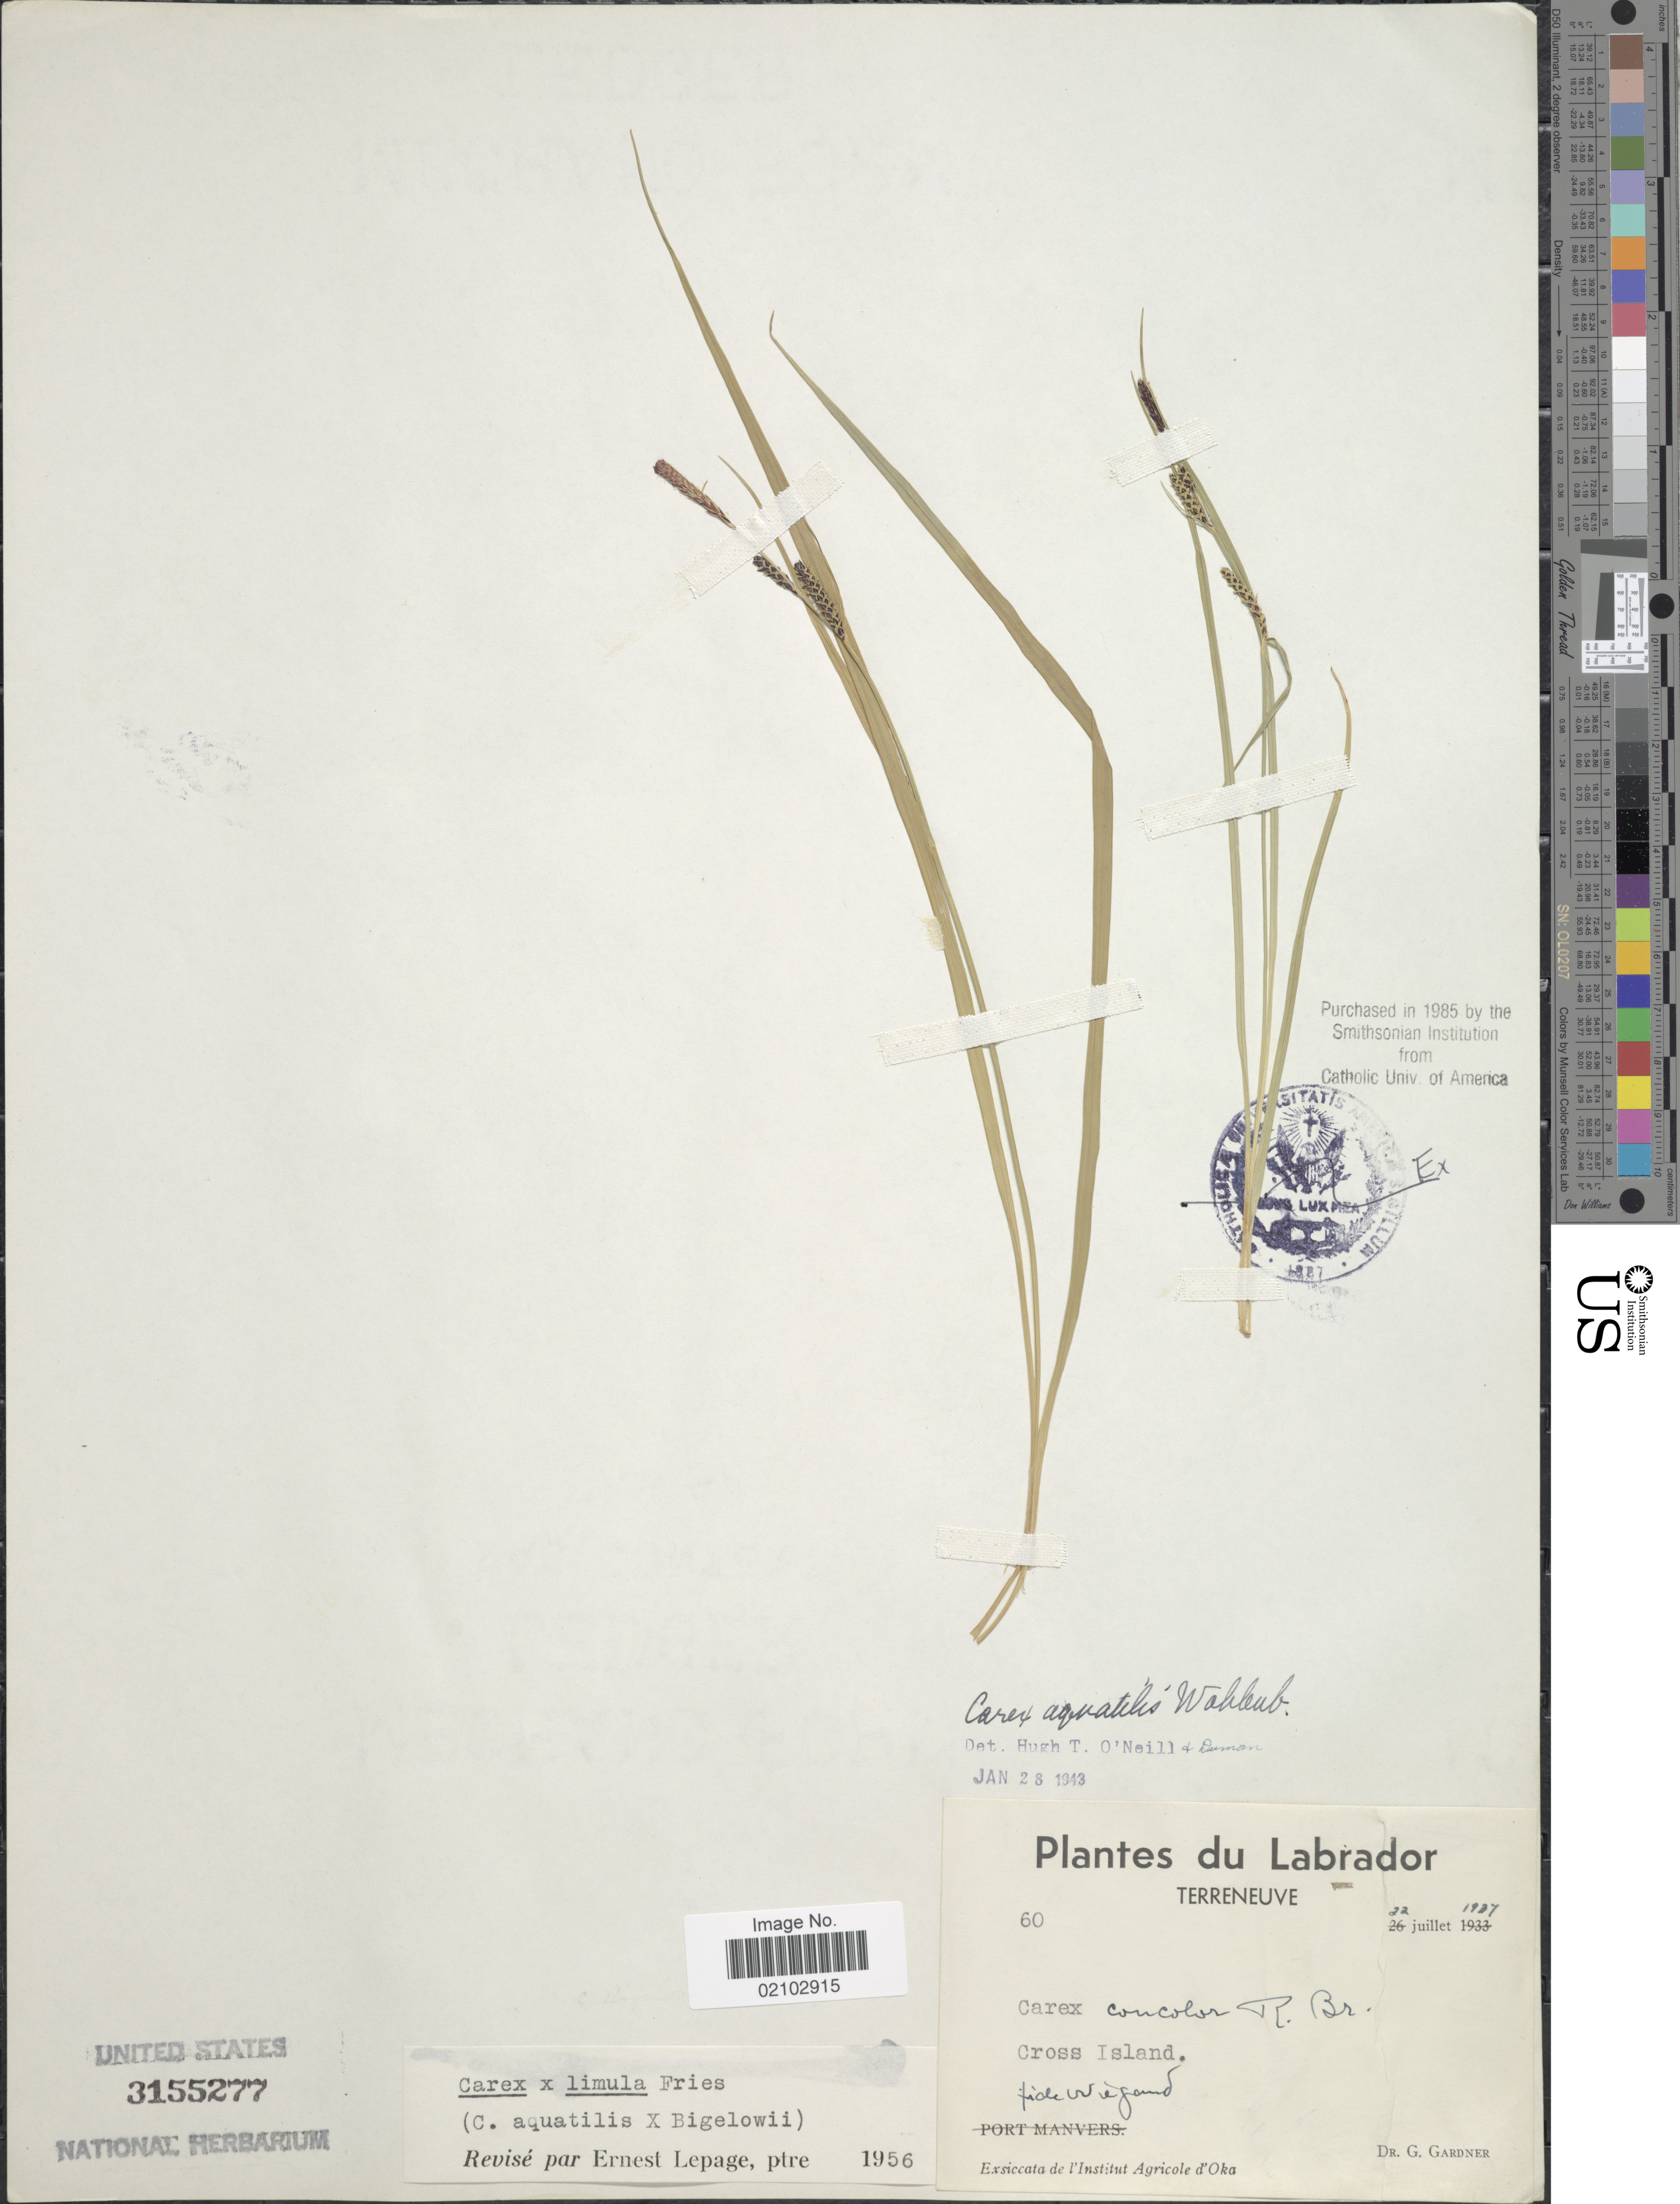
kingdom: Plantae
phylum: Tracheophyta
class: Liliopsida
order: Poales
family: Cyperaceae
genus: Carex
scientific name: Carex aquatilis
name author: Wahlenb.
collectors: G. Gardner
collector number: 60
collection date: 1937-07-22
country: Canada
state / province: Newfoundland and Labrador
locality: Labrador, TerreNeuve, Cross Island, fide Wiegand [unsure placement].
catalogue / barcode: US 3155277